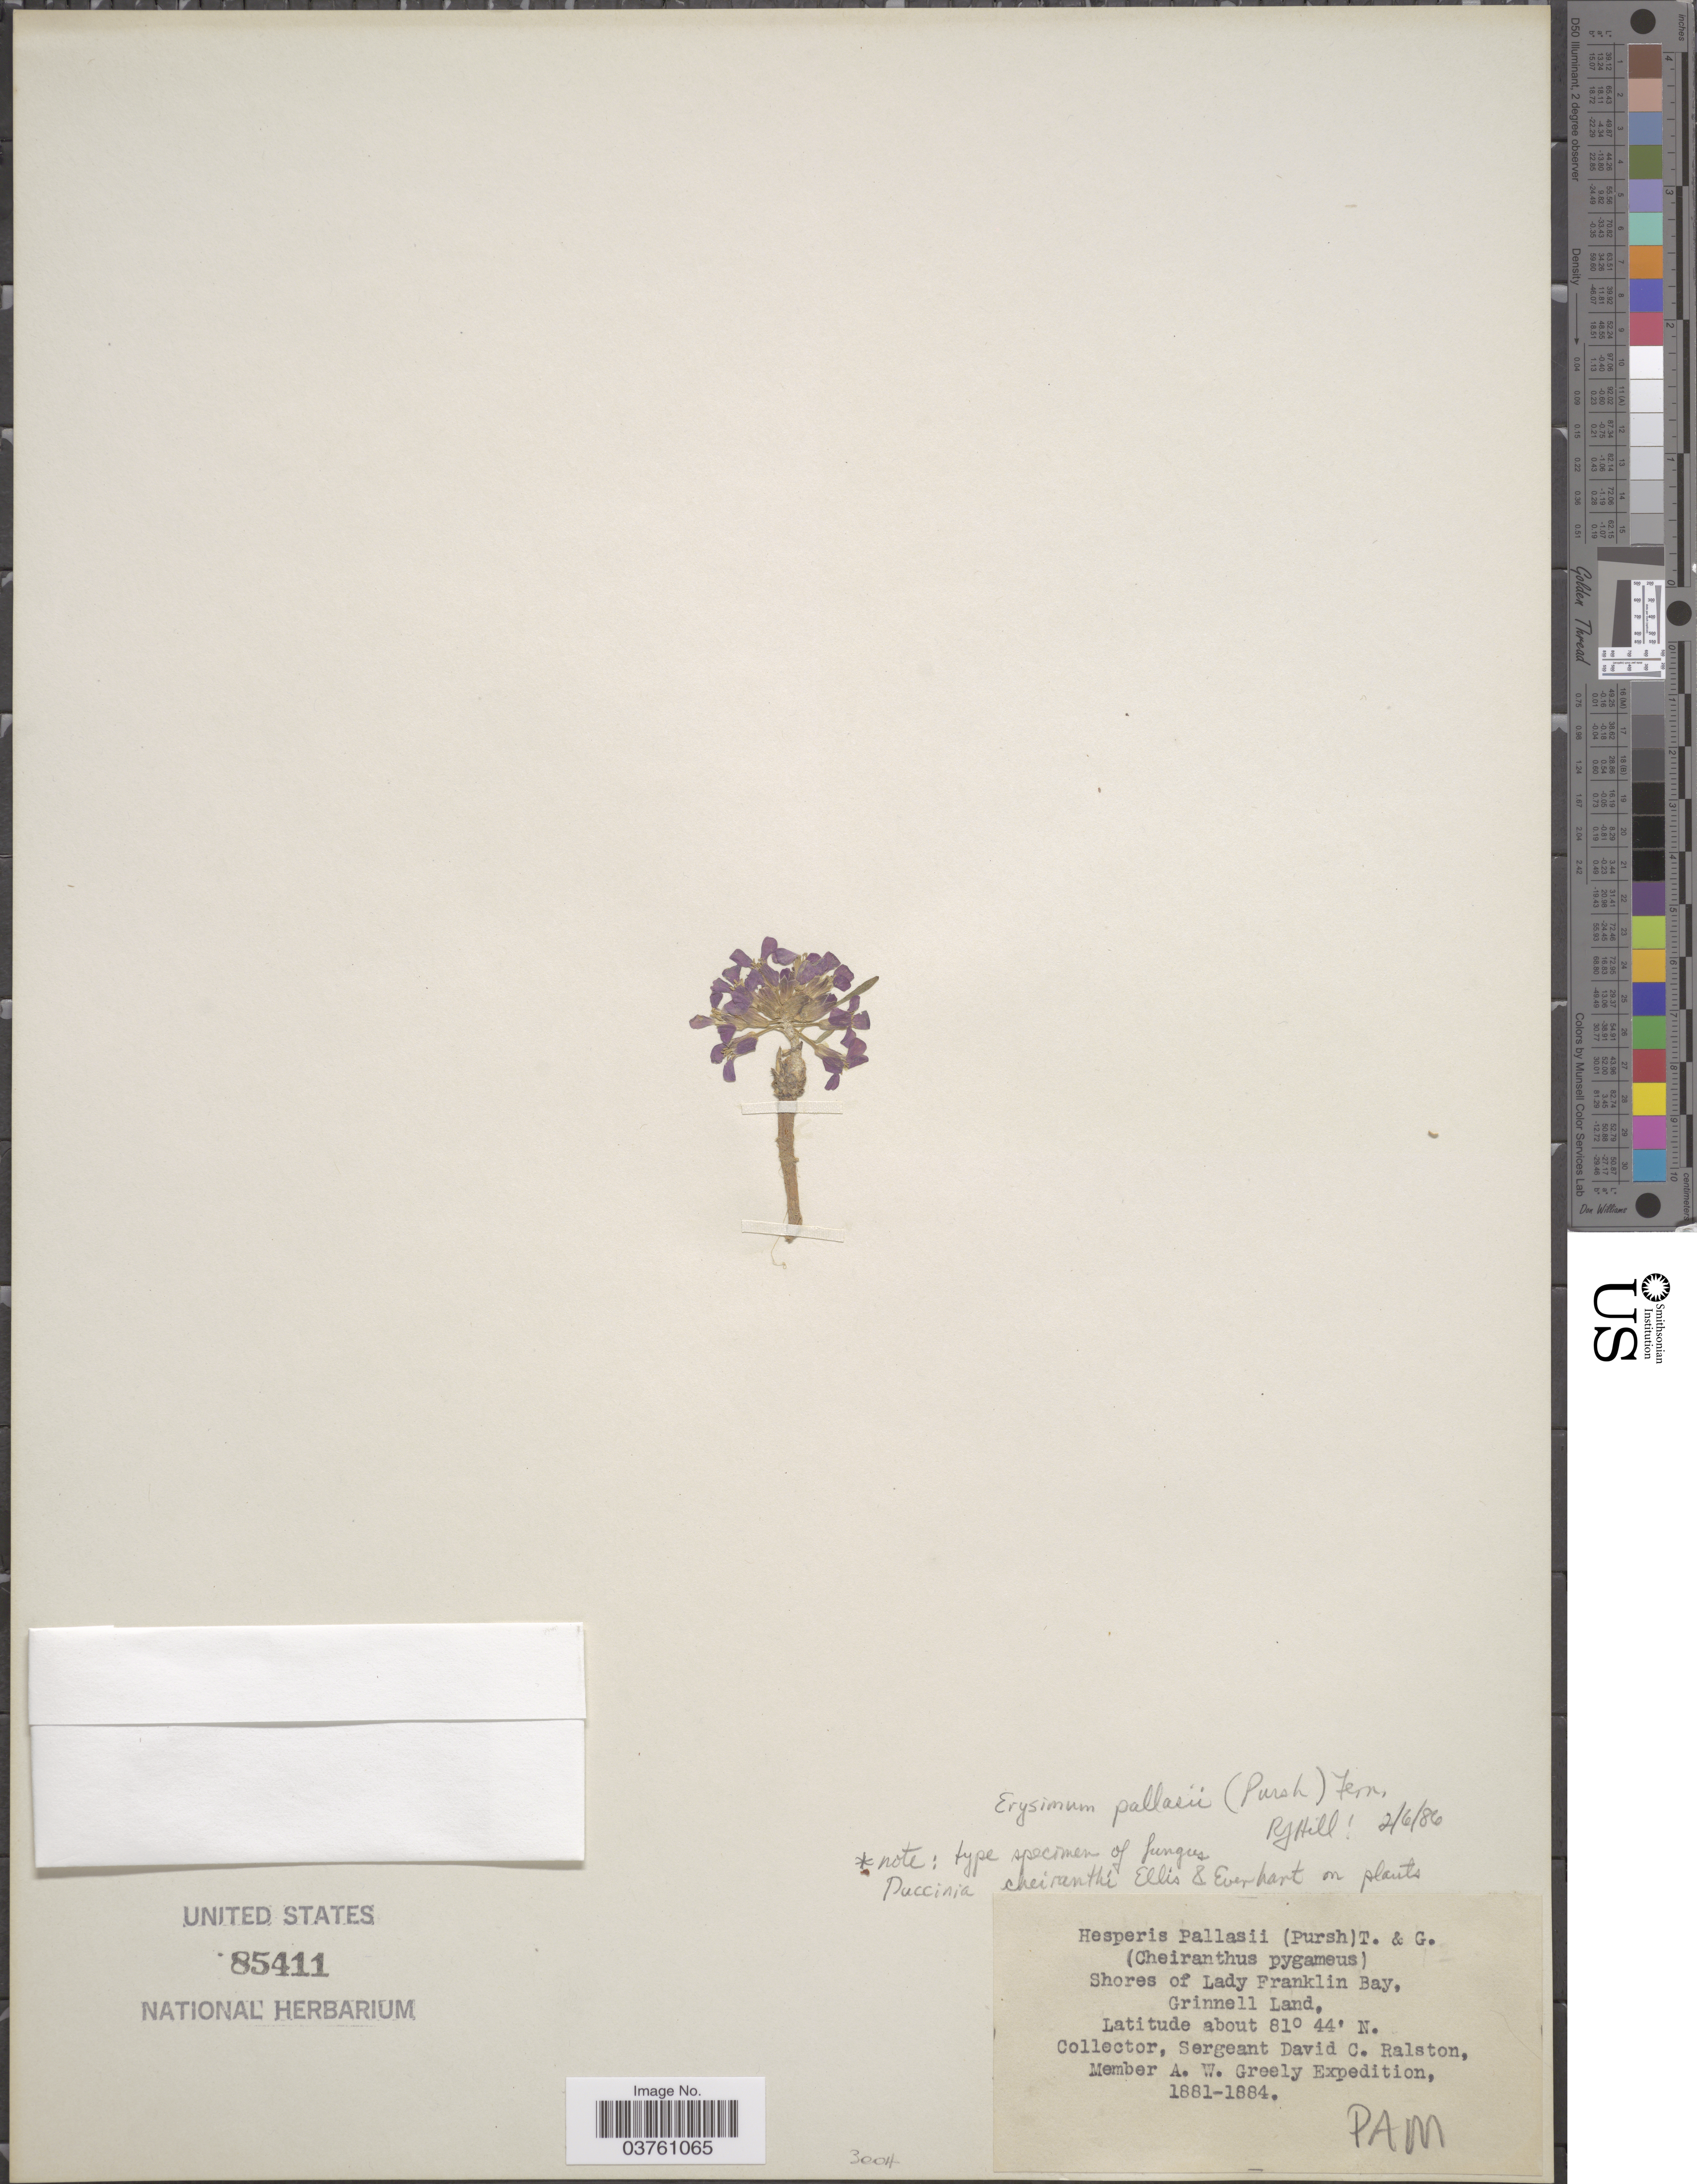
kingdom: Plantae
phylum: Tracheophyta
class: Magnoliopsida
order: Brassicales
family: Brassicaceae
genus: Erysimum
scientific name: Erysimum pallasii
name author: (Pursh) Fernald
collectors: D. Ralston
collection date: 1881/1884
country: Canada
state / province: Nunavut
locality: Shores of Lady Franklin Bay, Grinnell Land.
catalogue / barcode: US 85411